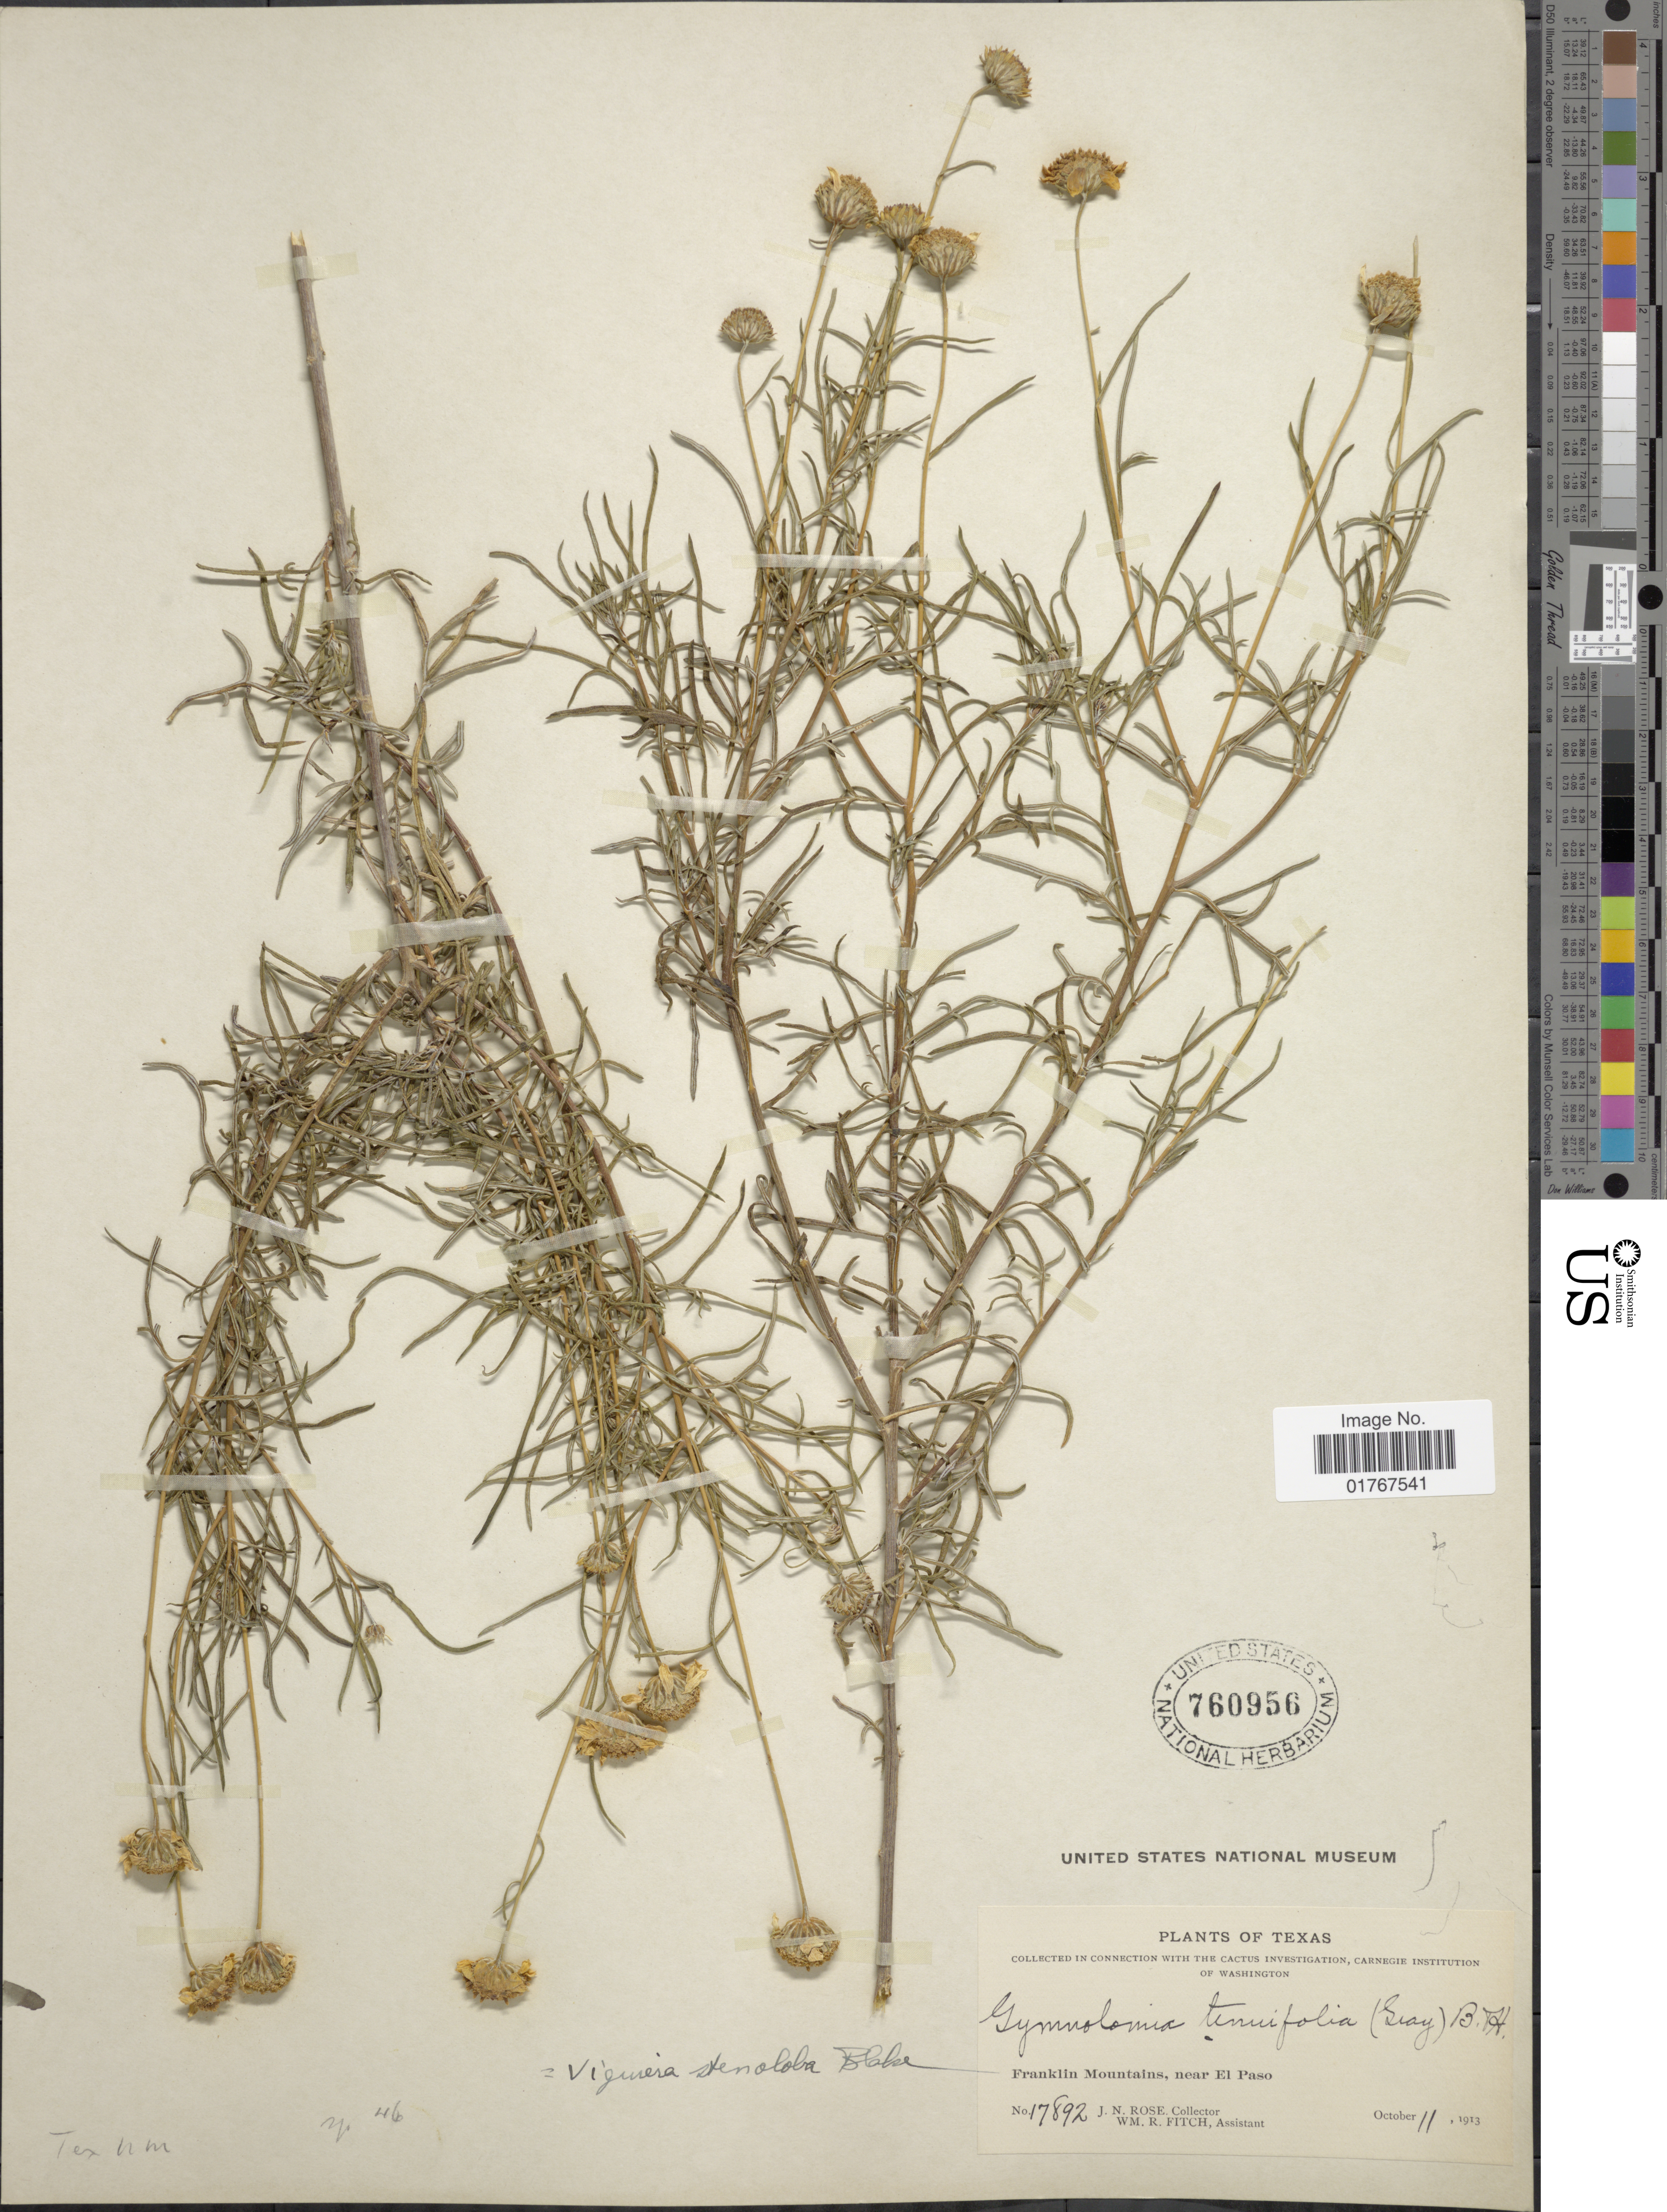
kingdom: Plantae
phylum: Tracheophyta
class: Magnoliopsida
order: Asterales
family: Asteraceae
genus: Viguiera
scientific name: Viguiera stenoloba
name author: S.F. Blake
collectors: J. N. Rose & W. R. Fitch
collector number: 17892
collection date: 1913-10-11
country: United States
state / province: Texas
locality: Franklin Mountains, near El Paso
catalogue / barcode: US 760956